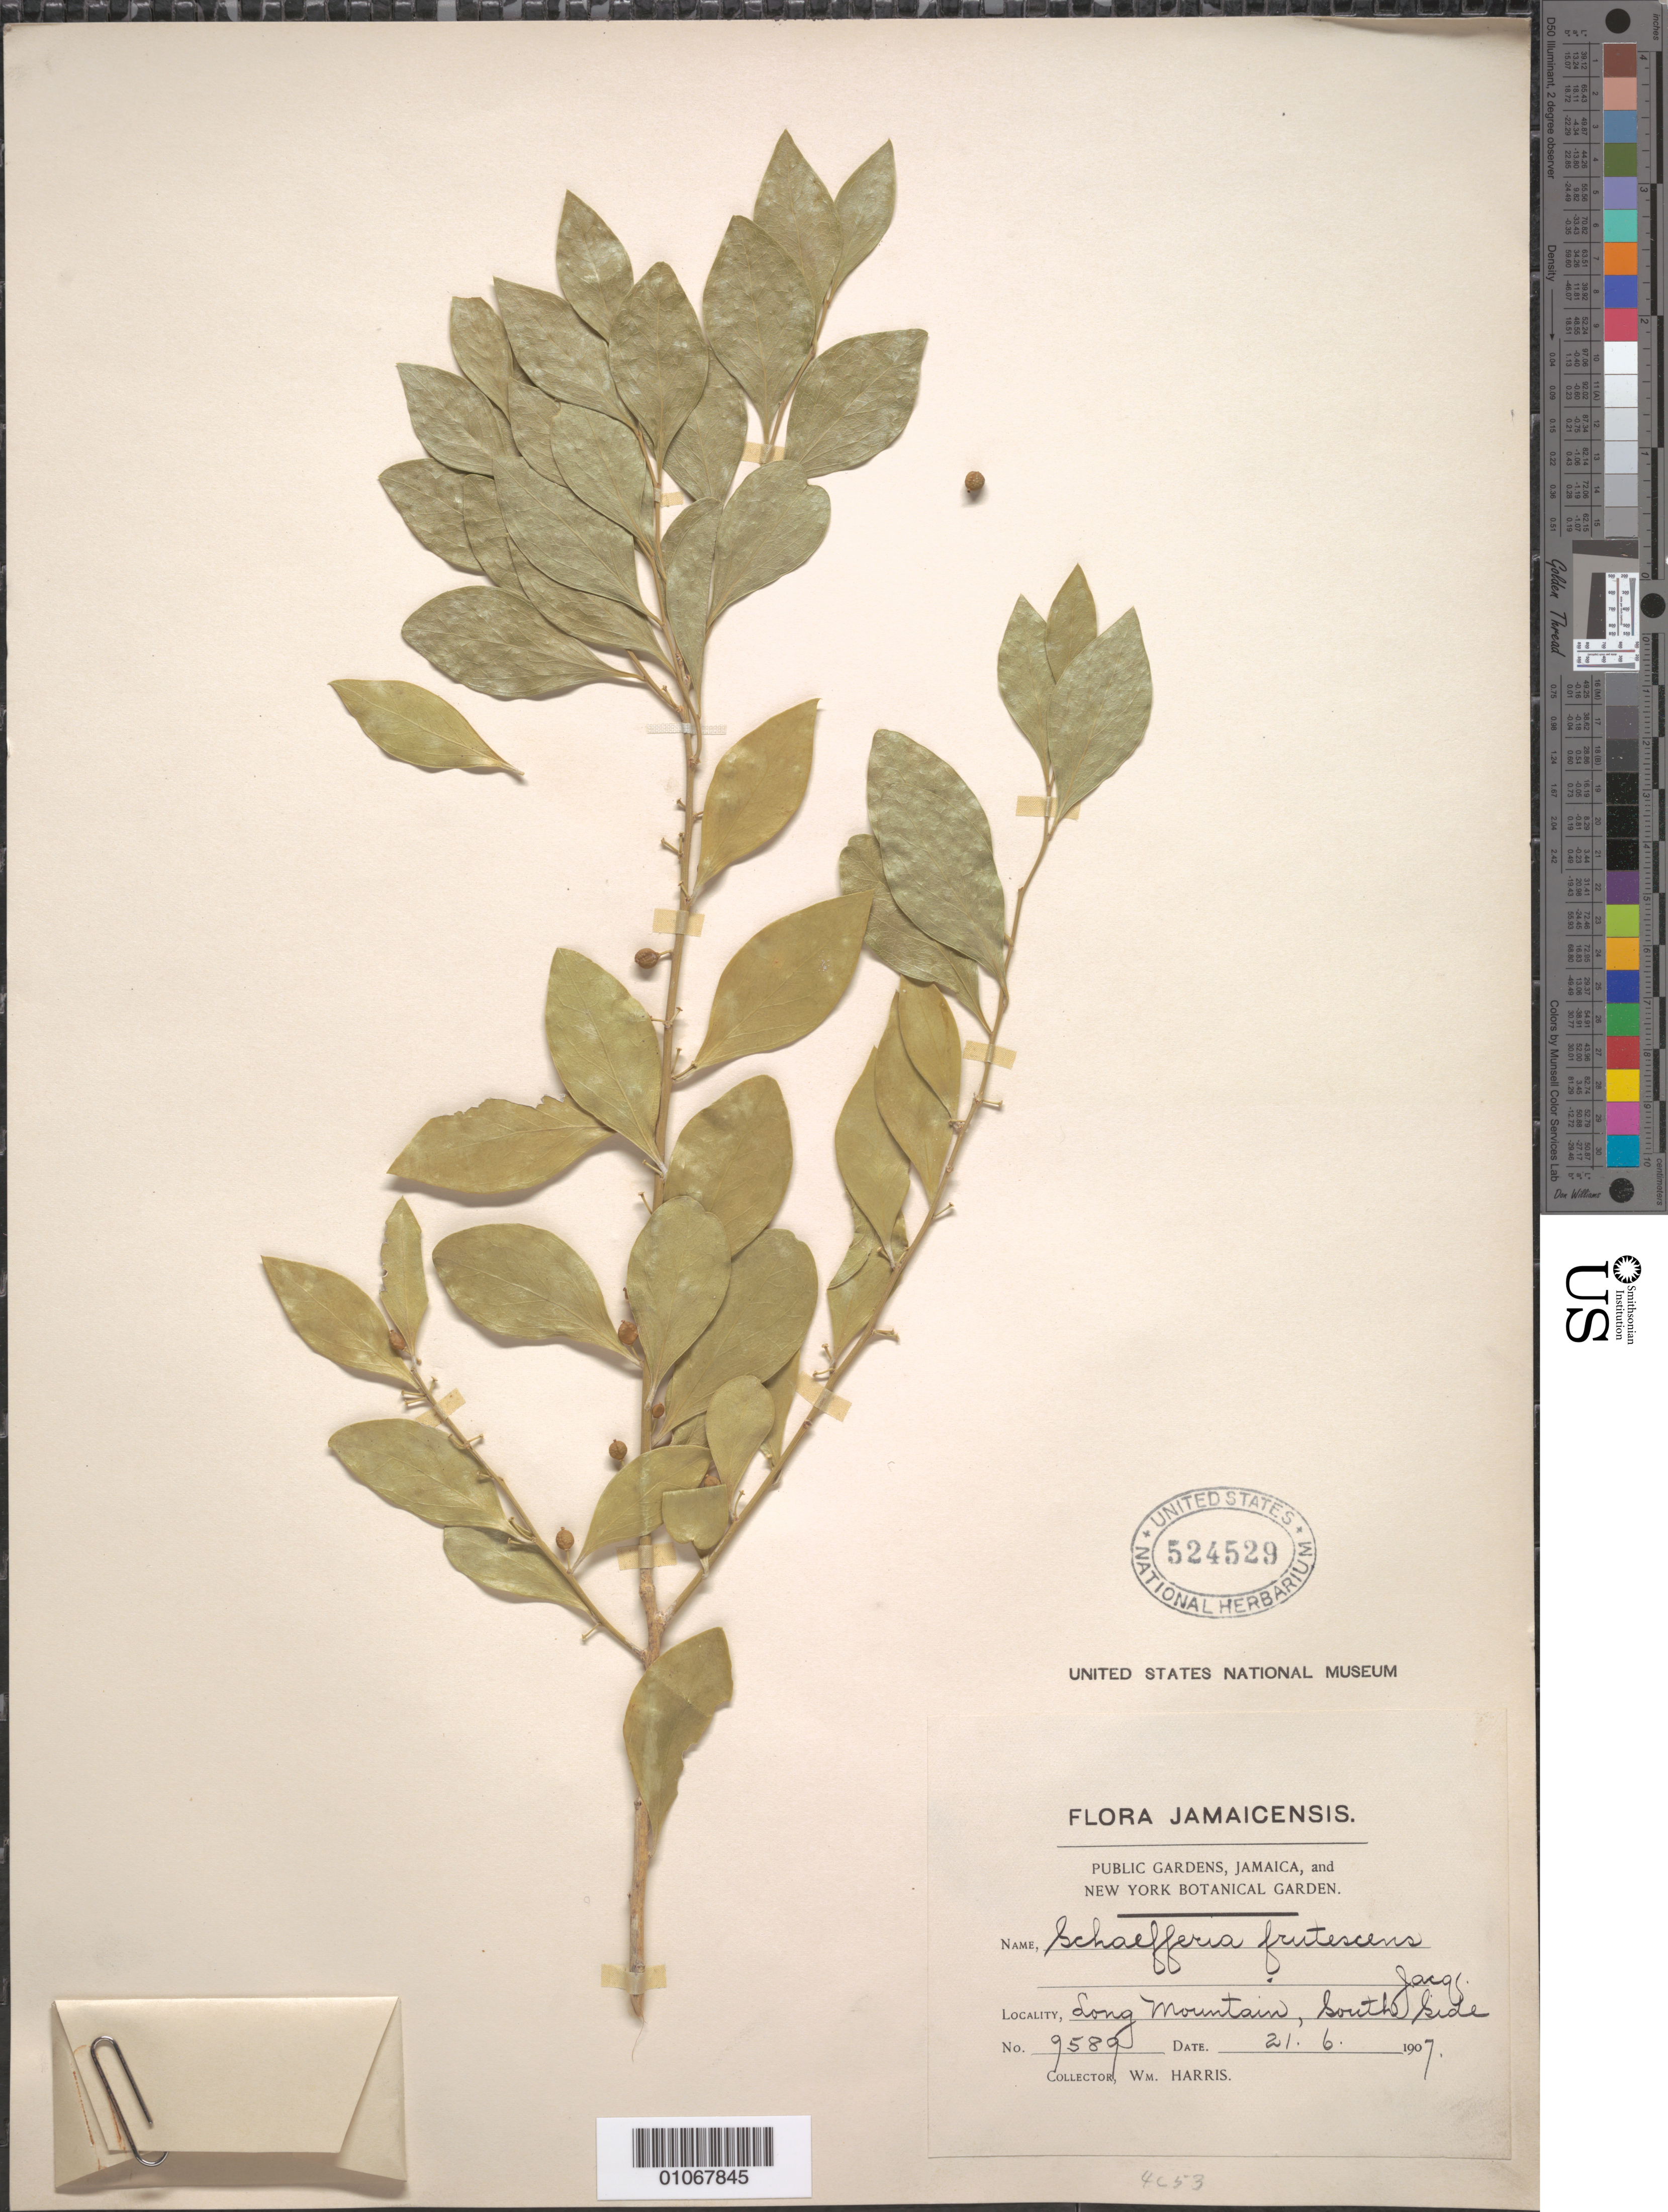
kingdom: Plantae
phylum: Tracheophyta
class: Magnoliopsida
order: Celastrales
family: Celastraceae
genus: Schaefferia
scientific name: Schaefferia frutescens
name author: Jacq.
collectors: W. Harris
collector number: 9589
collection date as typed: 21 Jun 1907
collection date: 1907-06-21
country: Jamaica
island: Jamaica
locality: Long mountain, South side.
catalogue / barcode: US 524529